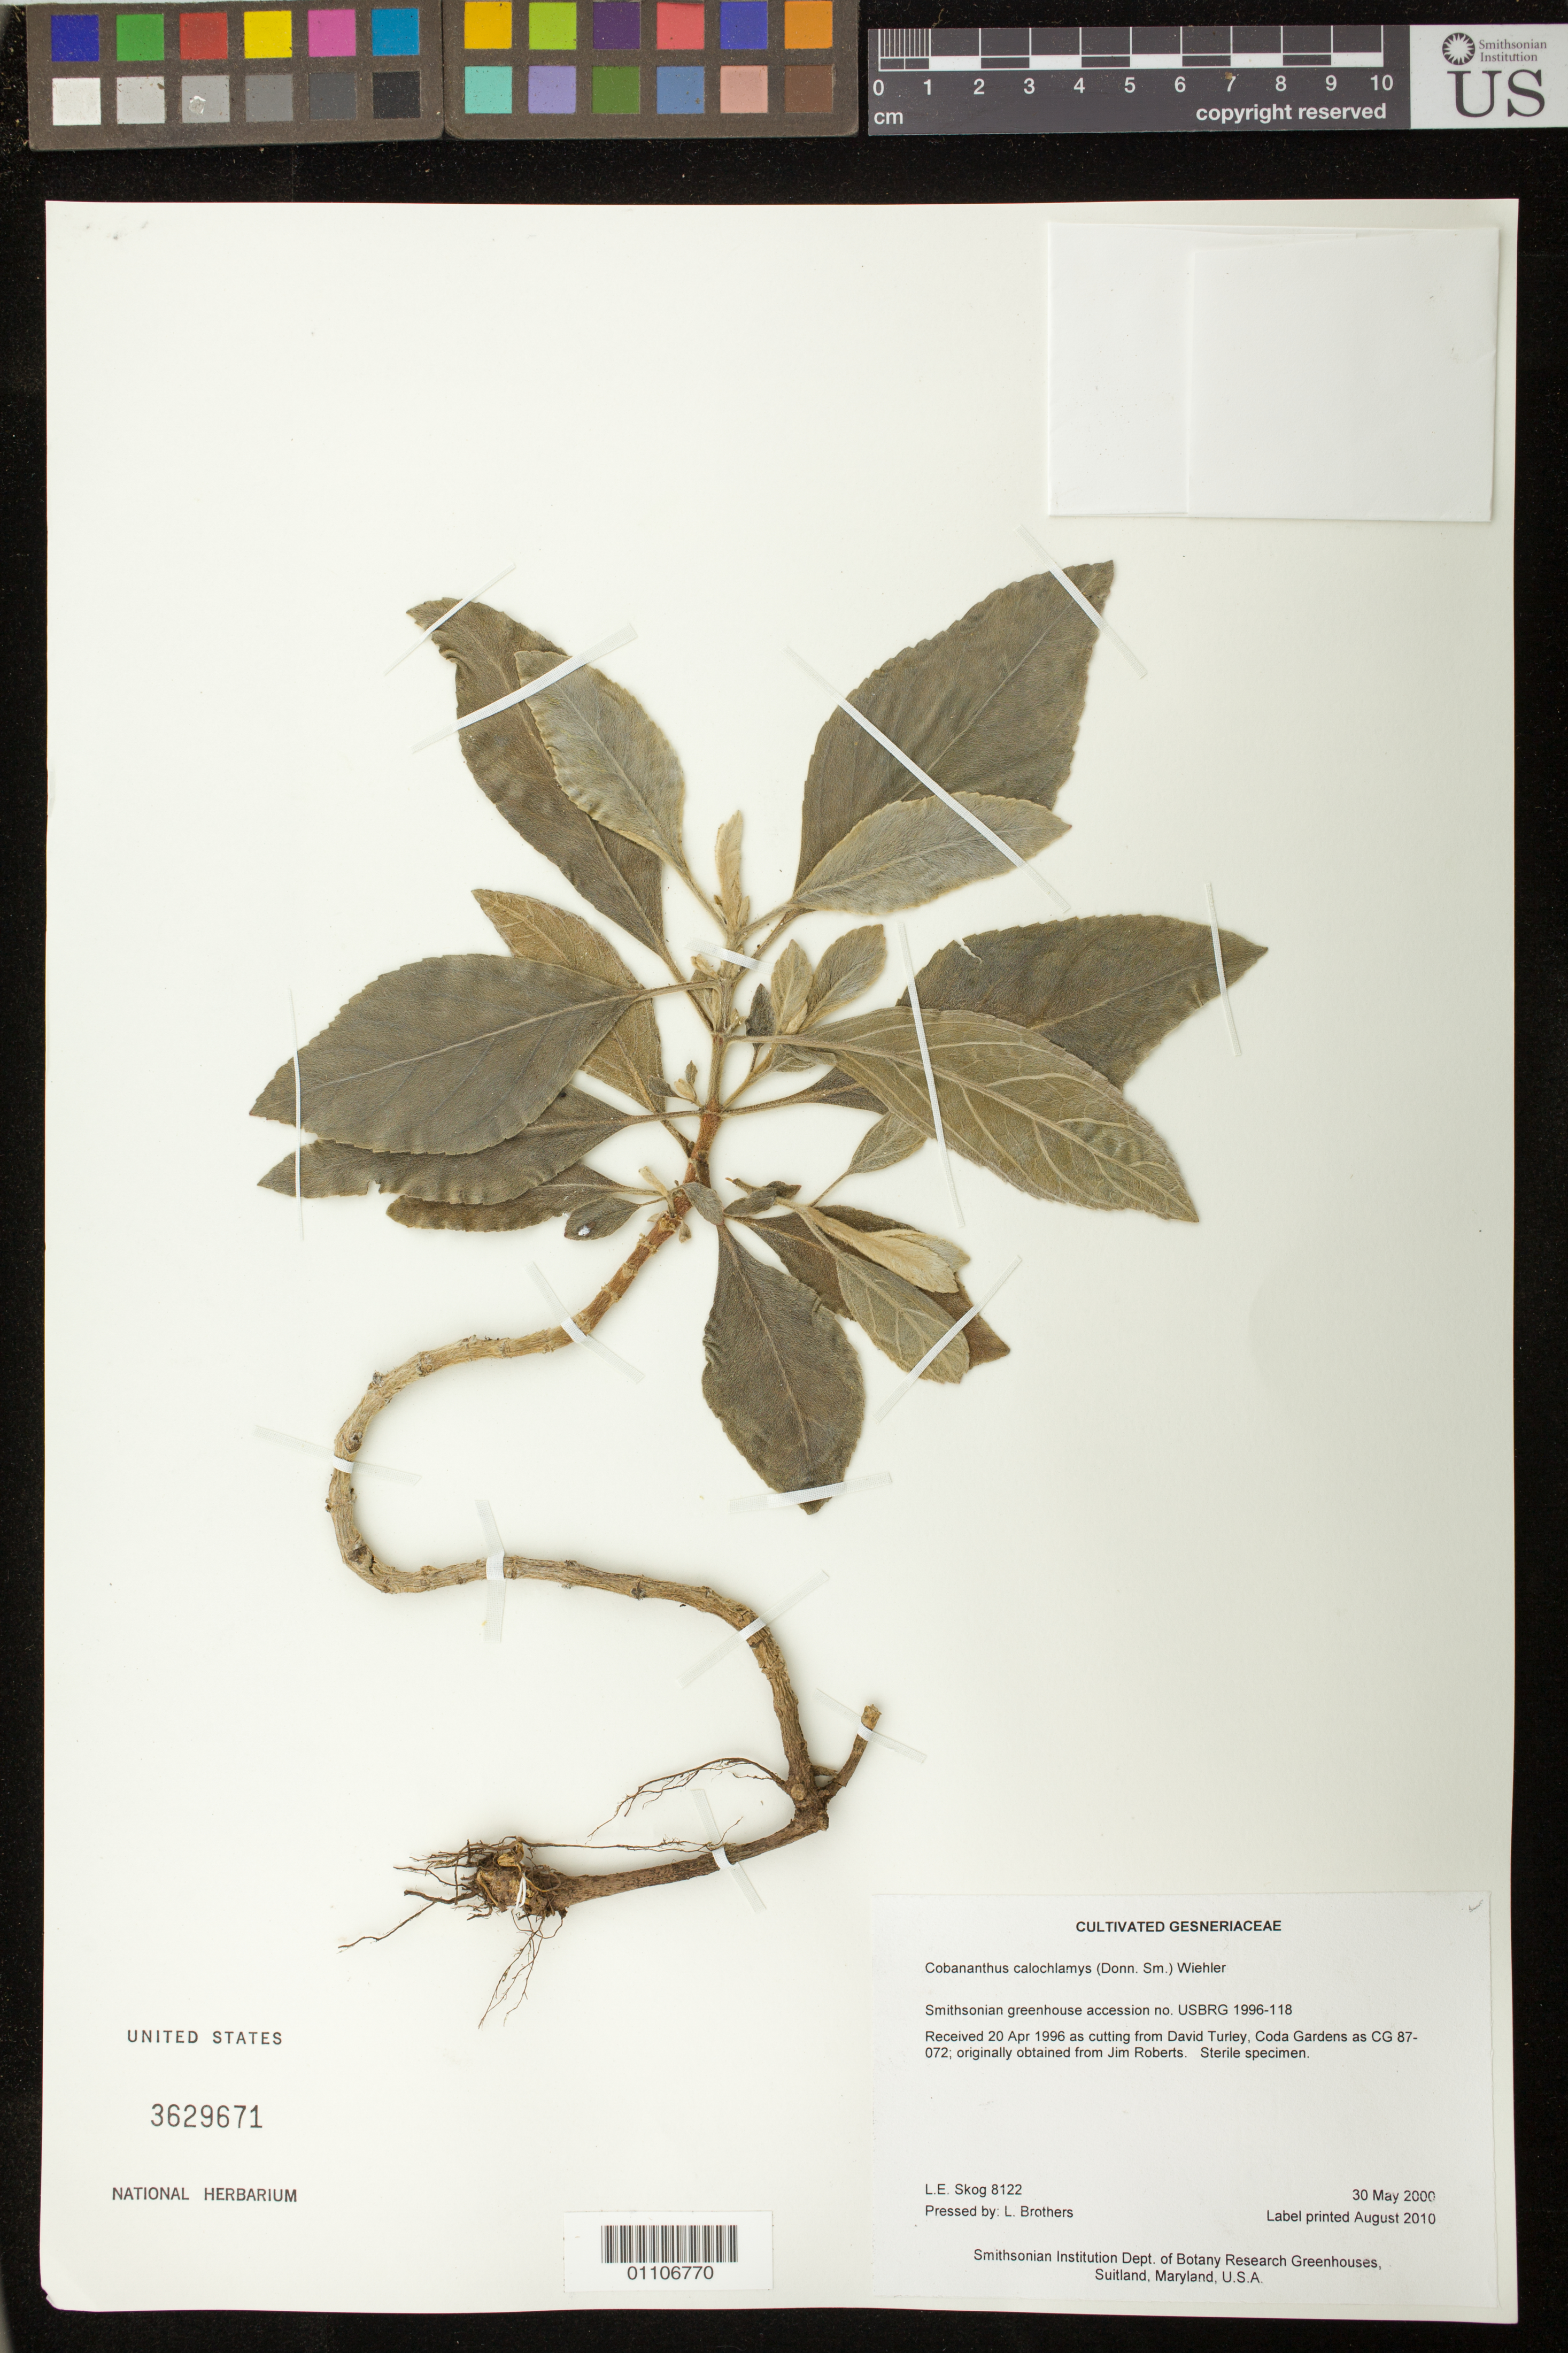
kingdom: Plantae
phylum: Tracheophyta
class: Magnoliopsida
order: Lamiales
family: Gesneriaceae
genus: Cobananthus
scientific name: Cobananthus calochlamys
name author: (Donn. Sm.) Wiehler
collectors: L. E. Skog & L. Brothers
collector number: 8122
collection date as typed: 30 May 2000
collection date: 2000-05-30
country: United States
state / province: Maryland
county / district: Prince George's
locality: Smithsonian Institution Dept. of Botany Research Greenhouses, Suitland, Maryland, U.S.A.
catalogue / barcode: US 3629671